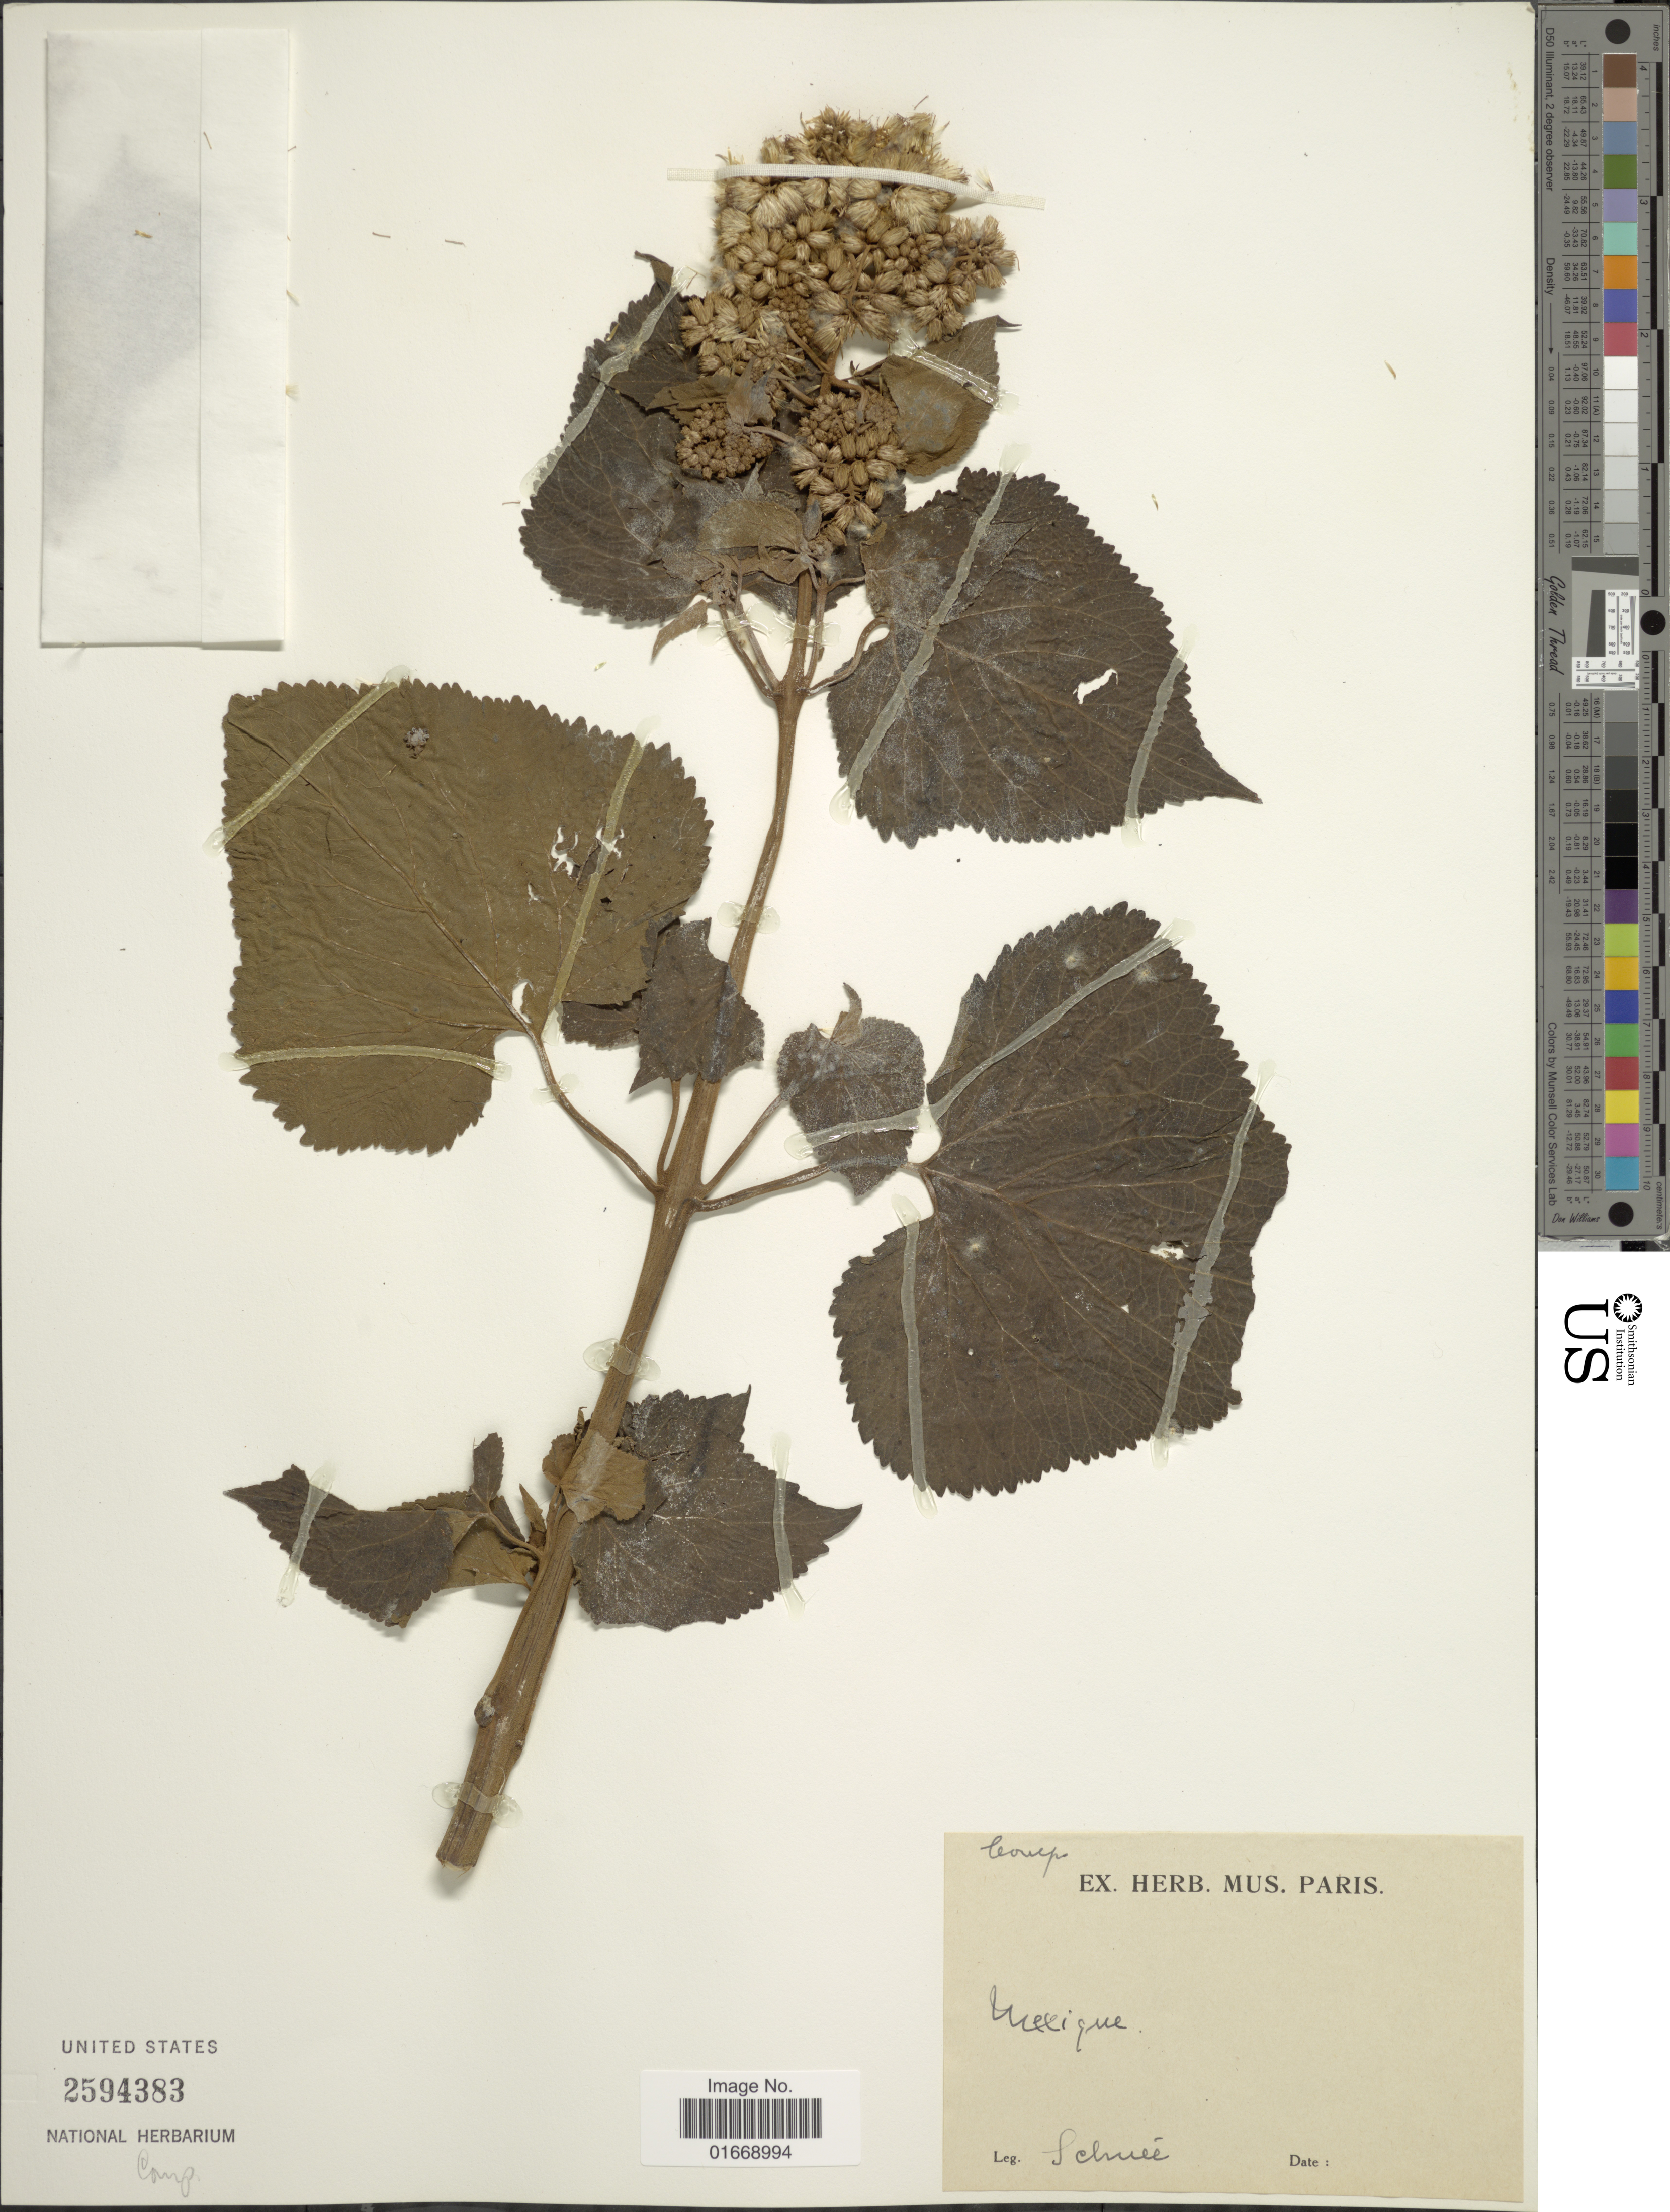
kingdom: Plantae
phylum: Tracheophyta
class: Magnoliopsida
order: Asterales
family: Asteraceae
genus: Hebeclinium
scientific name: Hebeclinium macrophyllum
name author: (L.) DC.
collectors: -- Schnée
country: Mexico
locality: Mexique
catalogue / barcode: US 2594383